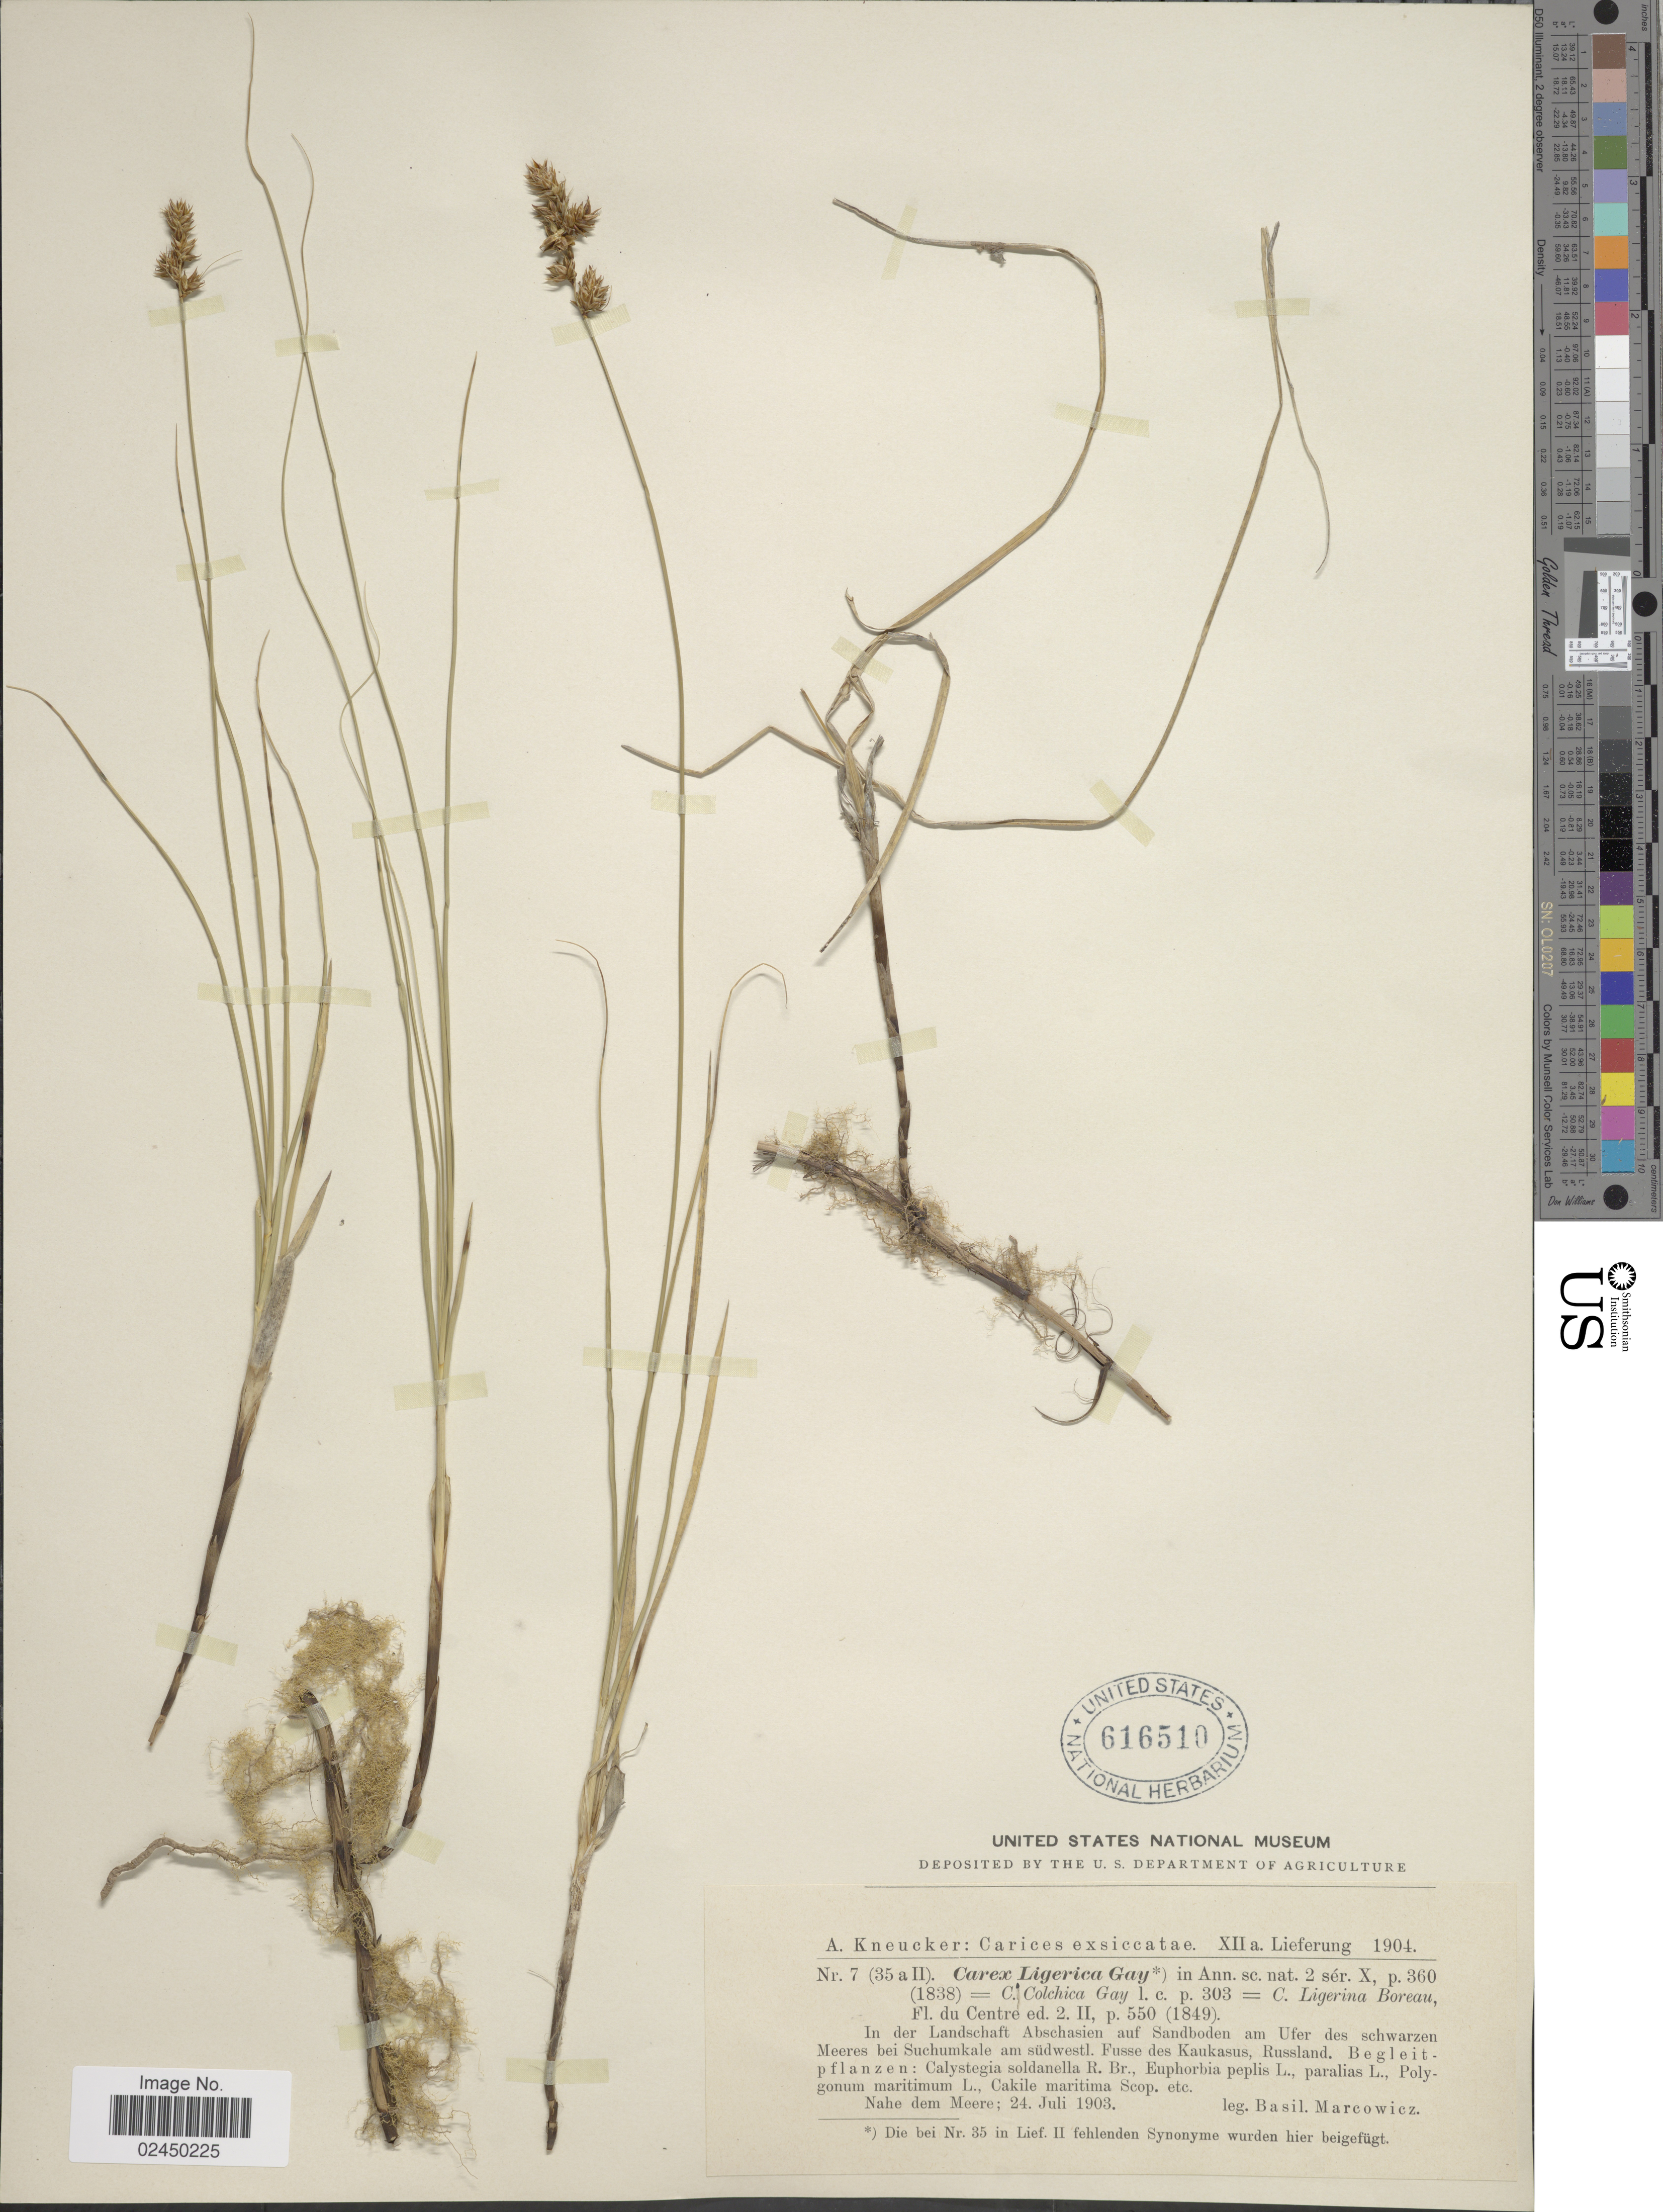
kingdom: Plantae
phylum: Tracheophyta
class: Liliopsida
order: Poales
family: Cyperaceae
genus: Carex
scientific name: Carex colchica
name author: J. Gay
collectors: B. Marcowicz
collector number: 7 (35 a II)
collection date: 1903-07-24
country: Russian Federation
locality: Ind er Landschaft Abschasien auf Sandboden am Ufer des schwarzen Meeres bei Suchumkale am südwestl. Fusse des Kaukasus, Russland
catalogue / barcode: US 616510